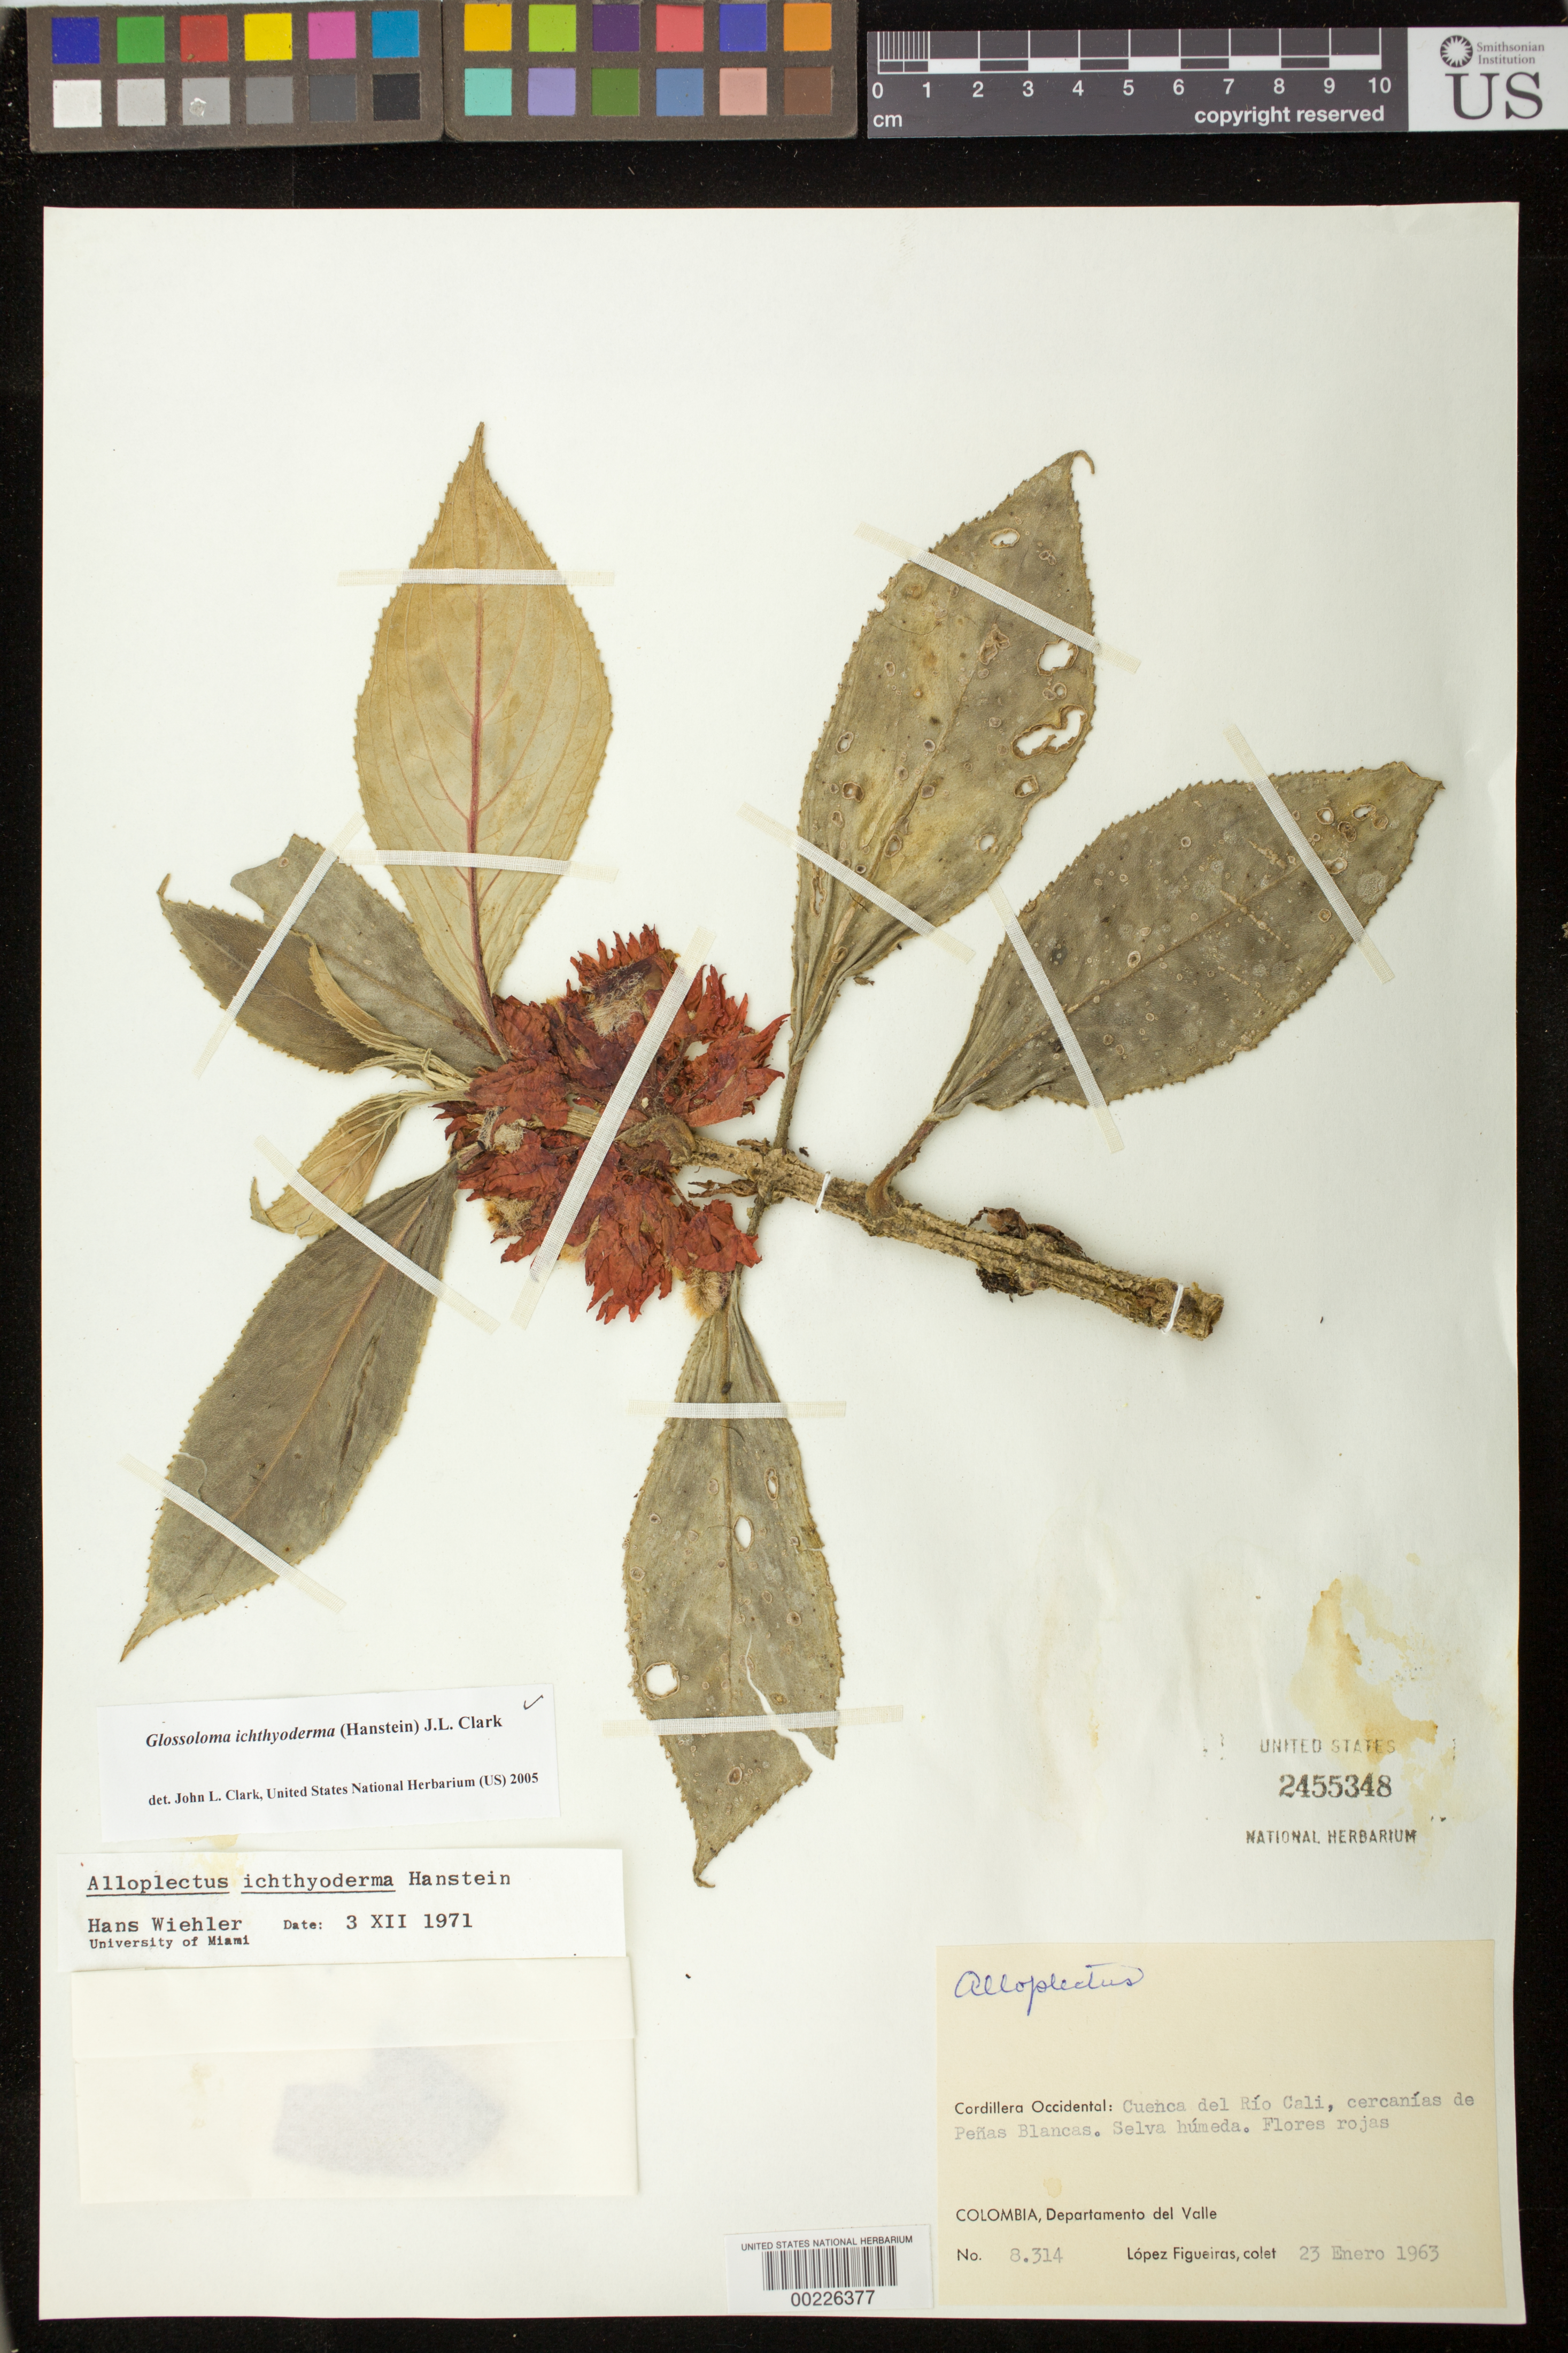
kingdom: Plantae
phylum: Tracheophyta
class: Magnoliopsida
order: Lamiales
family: Gesneriaceae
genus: Glossoloma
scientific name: Glossoloma ichthyoderma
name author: (Hanst.) J.L. Clark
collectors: M. López Figueiras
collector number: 8314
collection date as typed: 23 Jan 1963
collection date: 1963-01-23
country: Colombia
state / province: Valle del Cauca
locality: Cordillera Occidental, basin of Rio Cali, chief city of Penas Blancas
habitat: Humid forest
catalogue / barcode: US 2455348